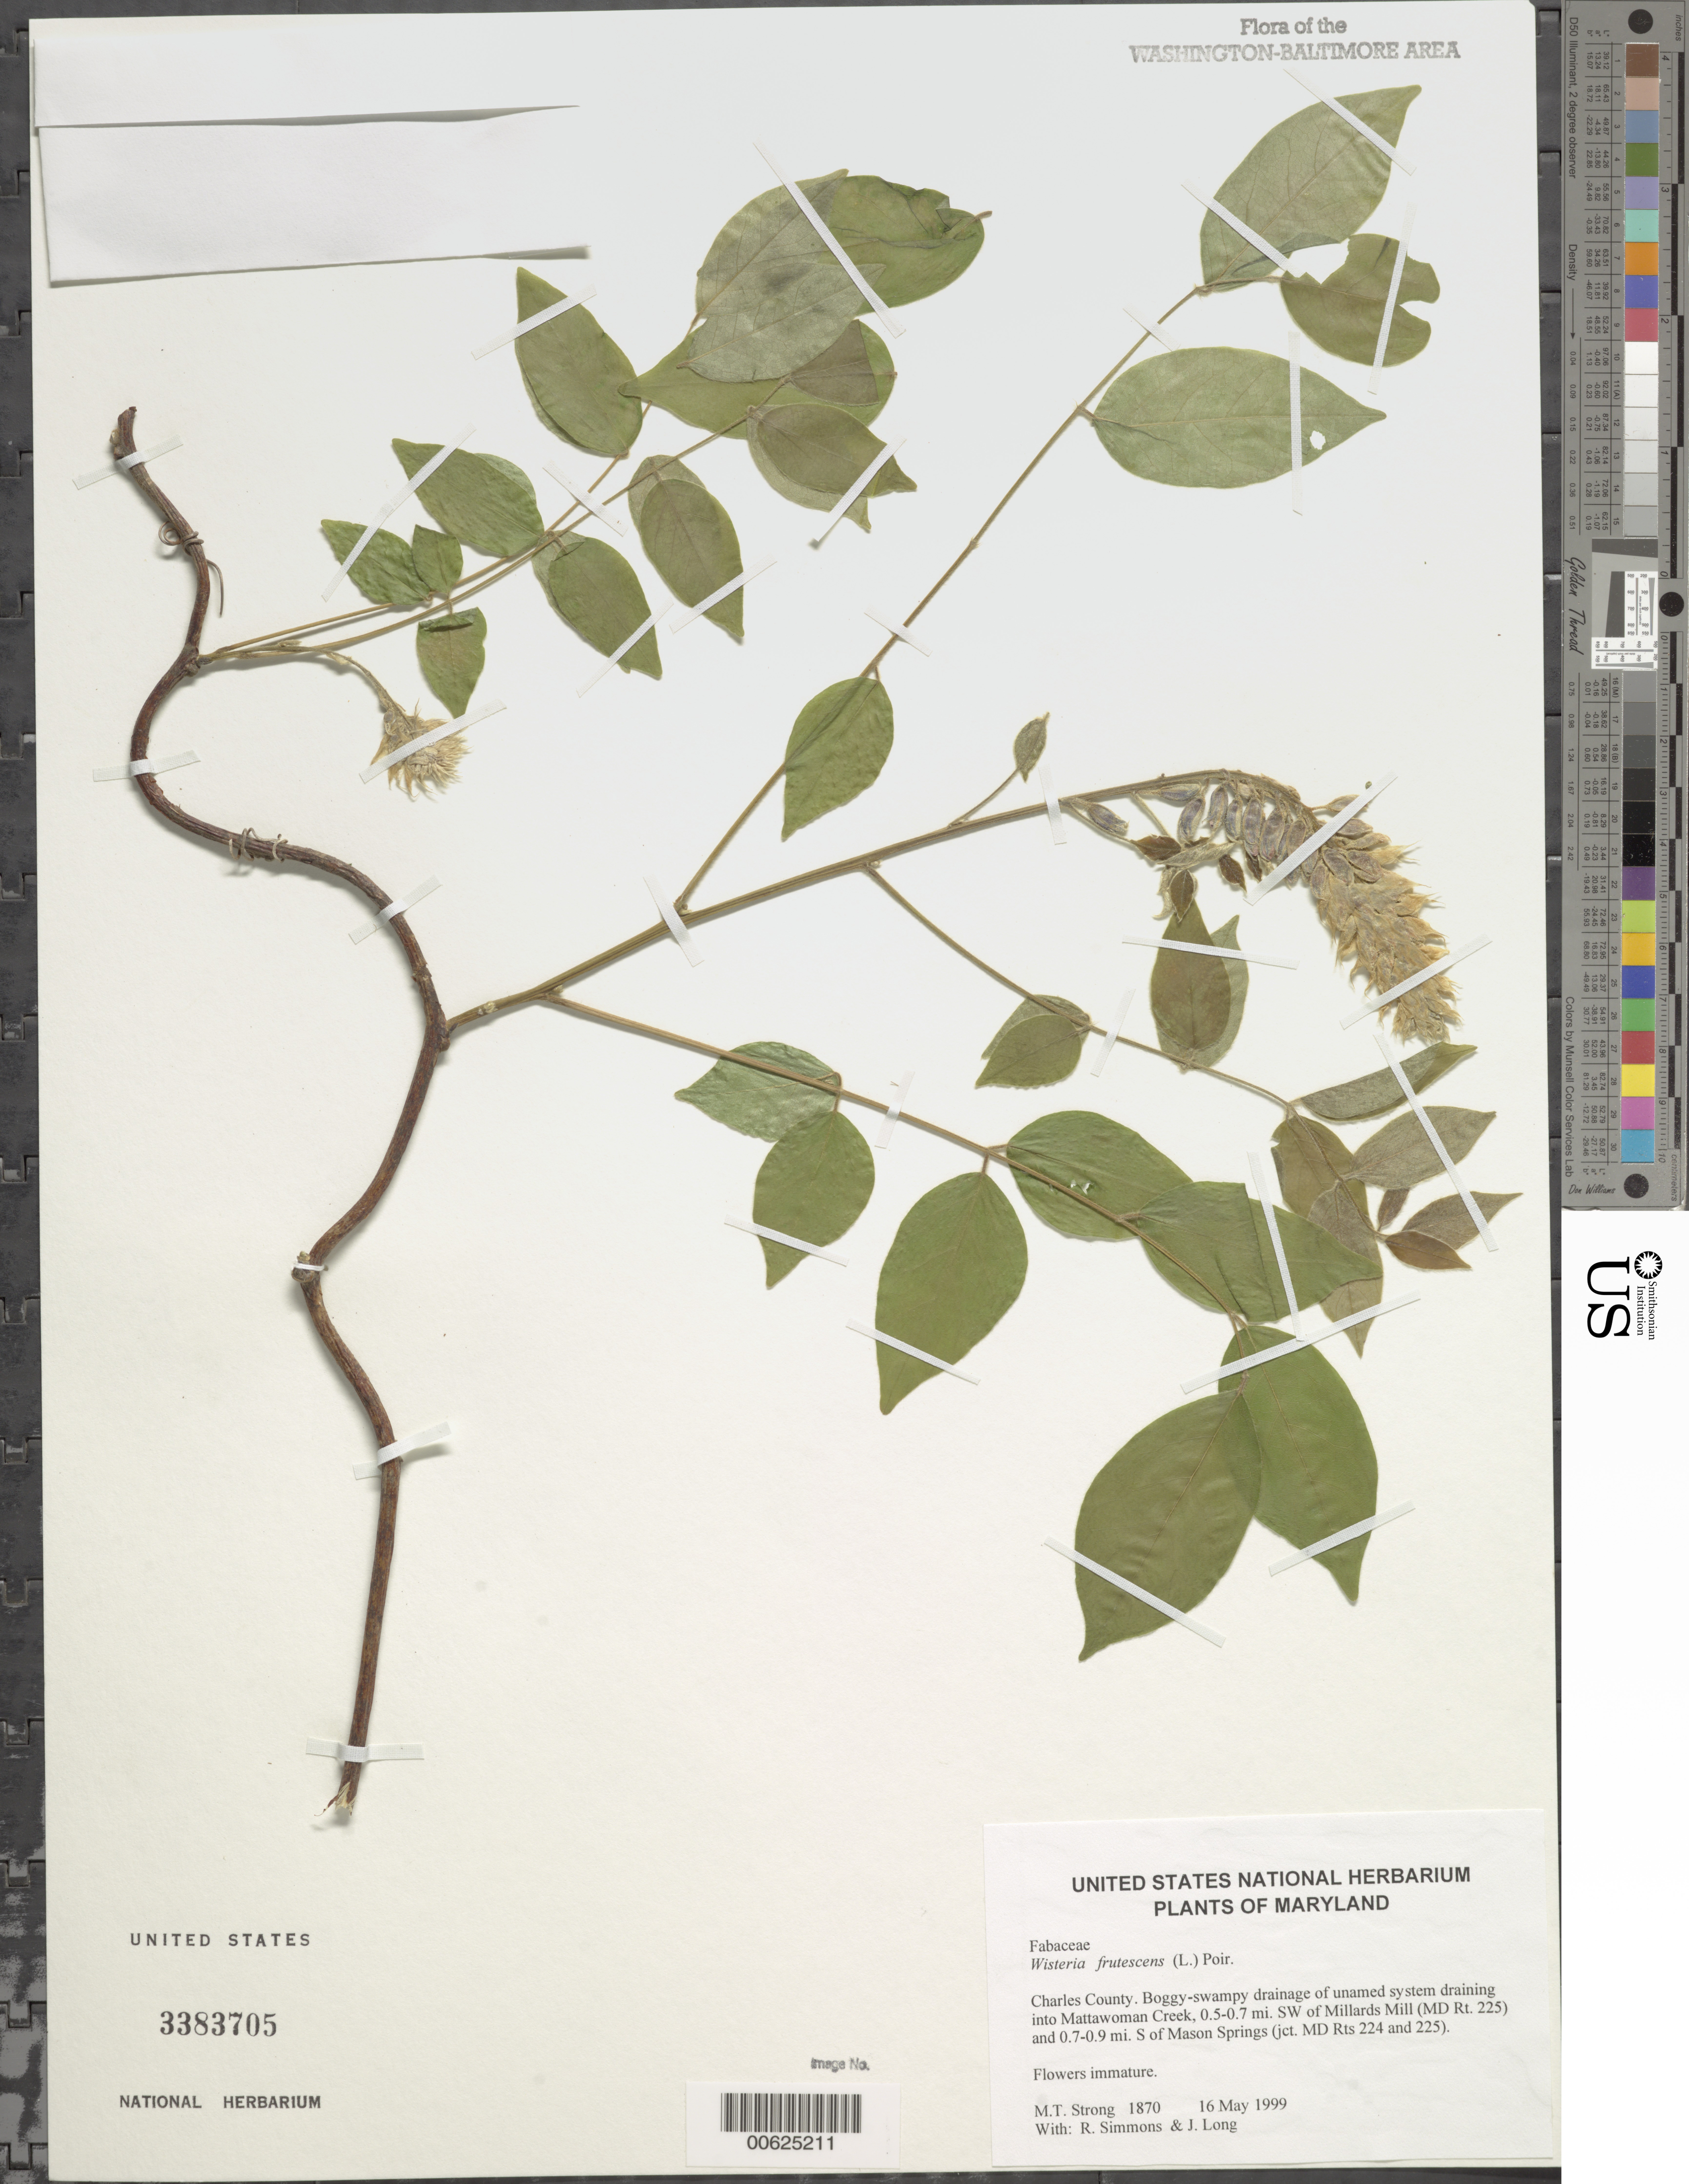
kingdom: Plantae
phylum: Tracheophyta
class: Magnoliopsida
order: Fabales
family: Fabaceae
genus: Wisteria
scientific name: Wisteria frutescens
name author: (L.) Poir.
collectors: M. T. Strong, R. Simmons & J. Long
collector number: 1870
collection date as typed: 16 May 1999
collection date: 1999-05-16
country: United States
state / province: Maryland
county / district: Charles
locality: Boggy-swampy drainage of unamed system draining into Mattawoman Creek, 0.5-0.7 mi. SW of Millards Mill (MD Rt. 225) and 0.7-0.9 mi. S of Mason Springs (jct. MD Rts 224 and 225).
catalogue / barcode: US 3383705